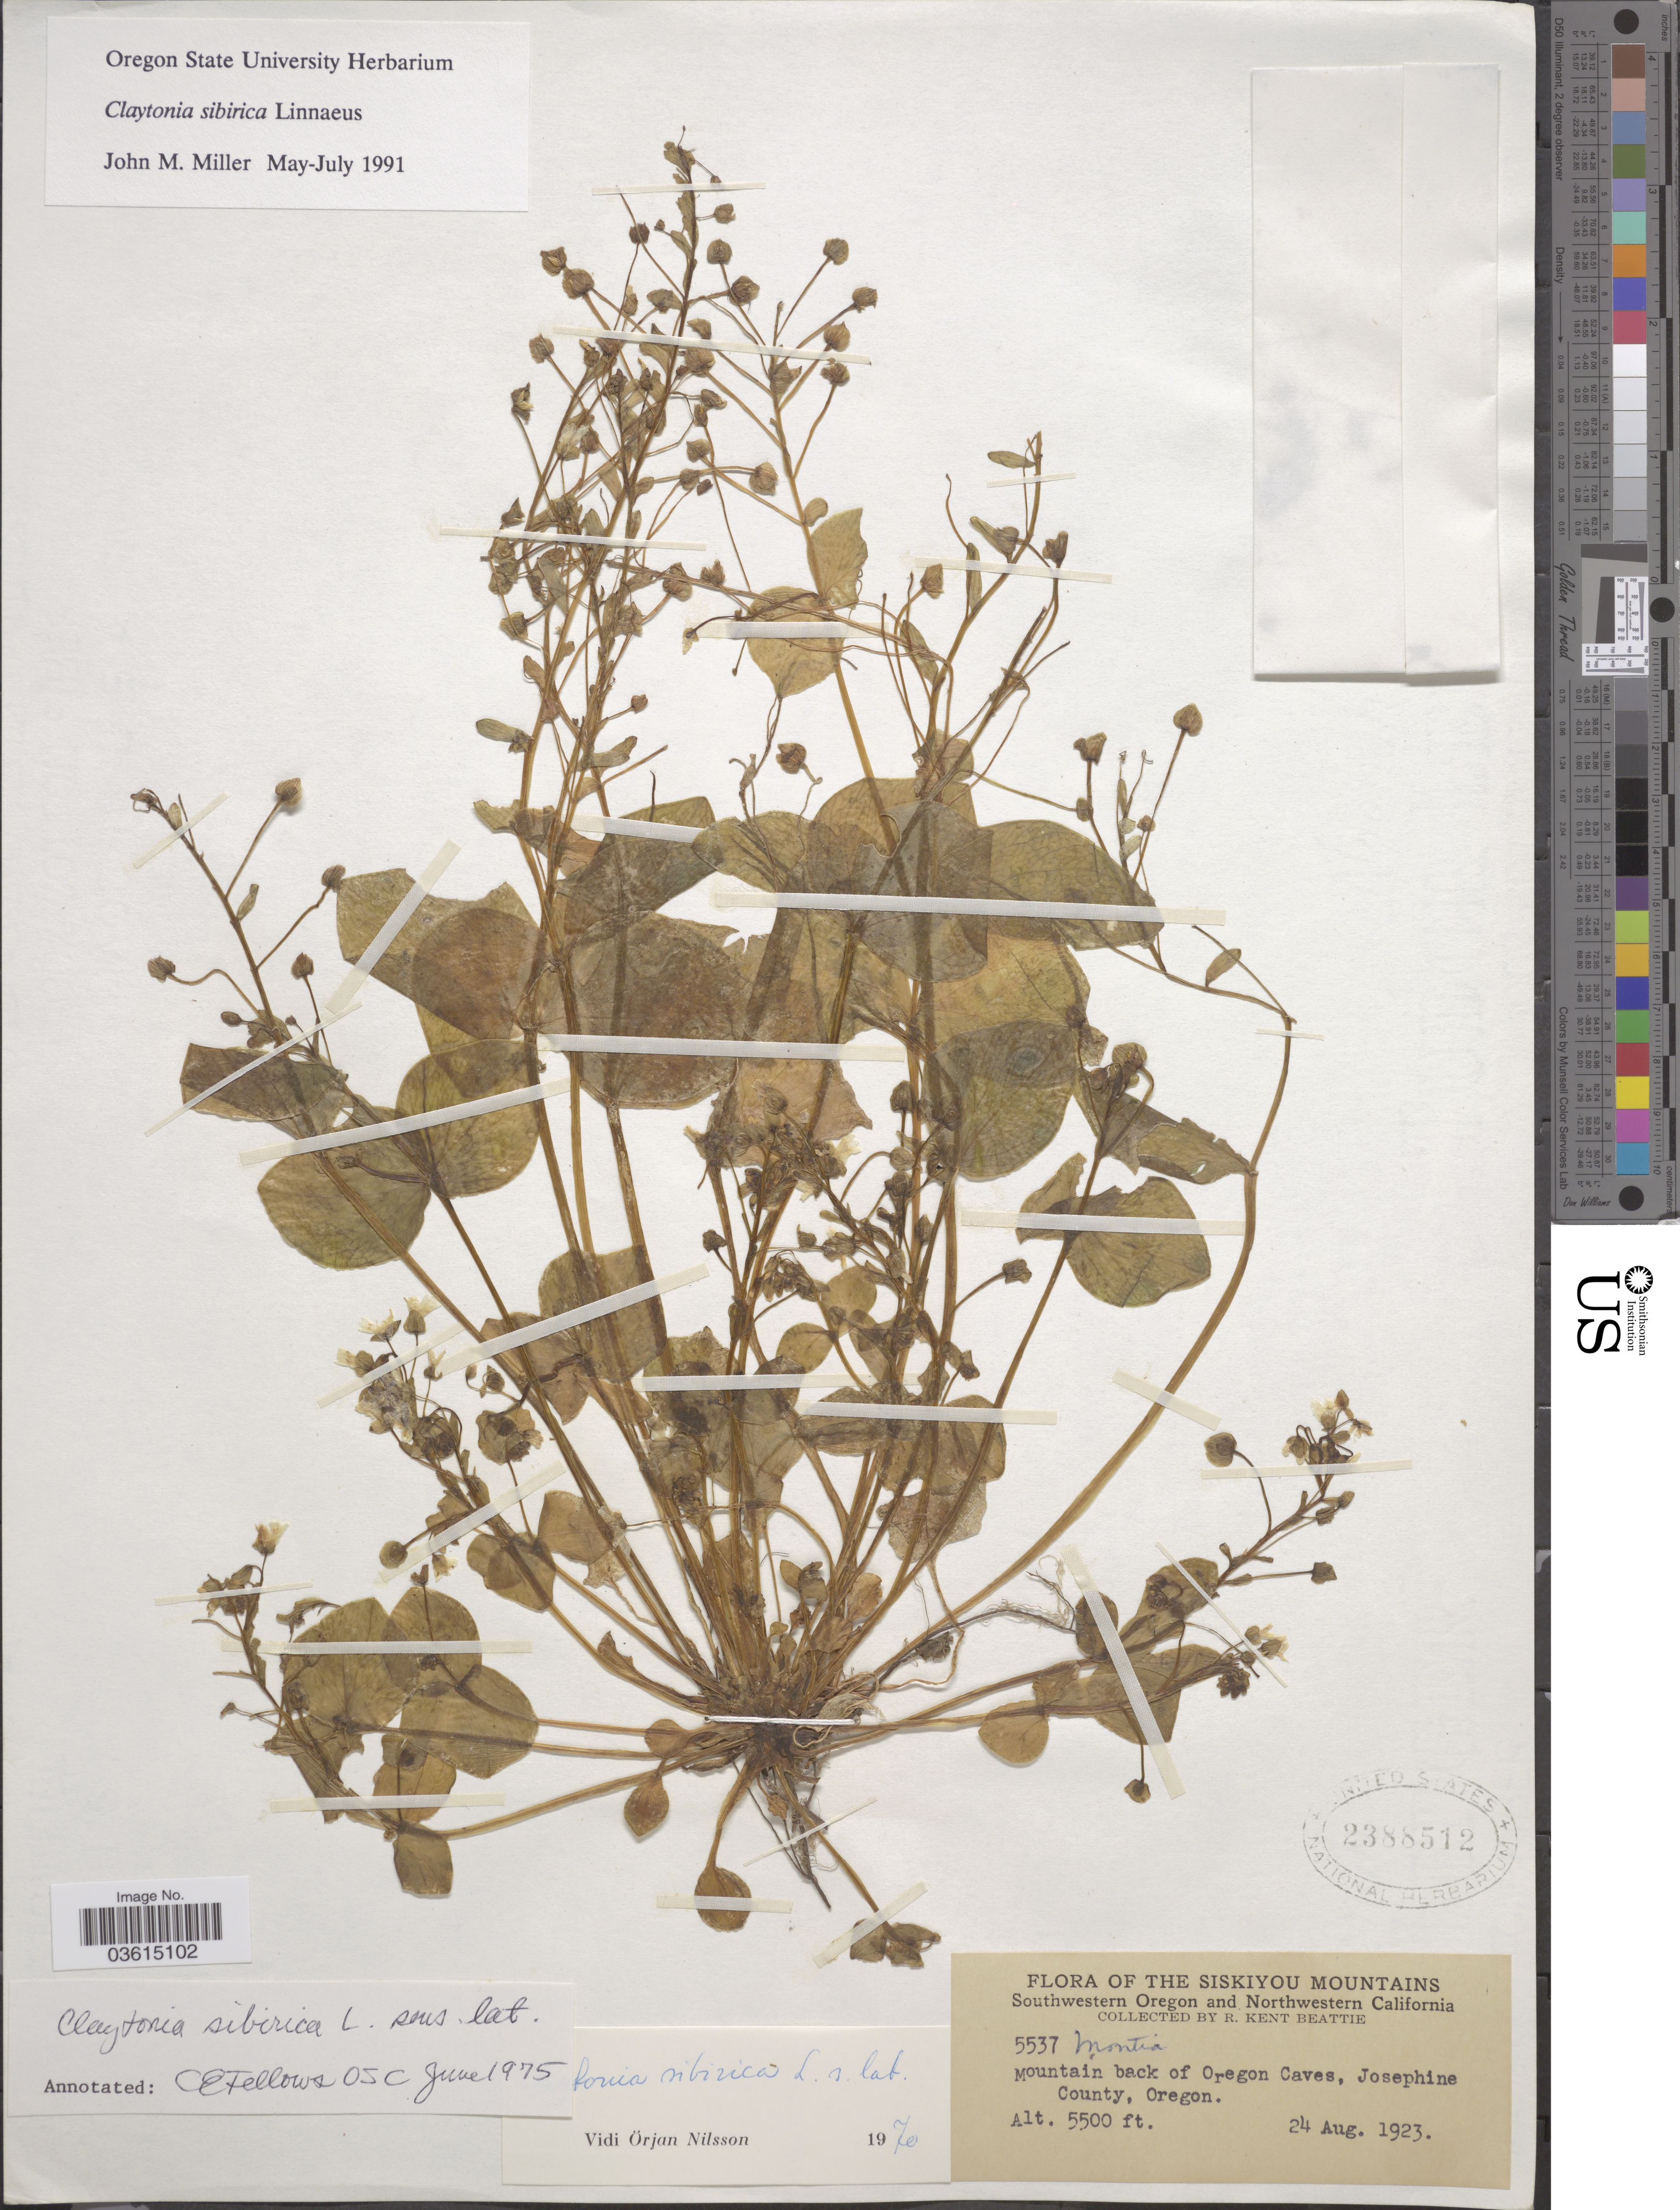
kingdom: Plantae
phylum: Tracheophyta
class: Magnoliopsida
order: Caryophyllales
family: Montiaceae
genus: Claytonia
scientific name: Claytonia sibirica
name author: L.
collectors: R. K. Beattie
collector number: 5537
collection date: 1923-08-24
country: United States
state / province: Oregon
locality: The Siskiyou Mountains. Southwestern Oregon. Mountain back of Oregon Caves, Josephine County.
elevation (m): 1676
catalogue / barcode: US 2388512